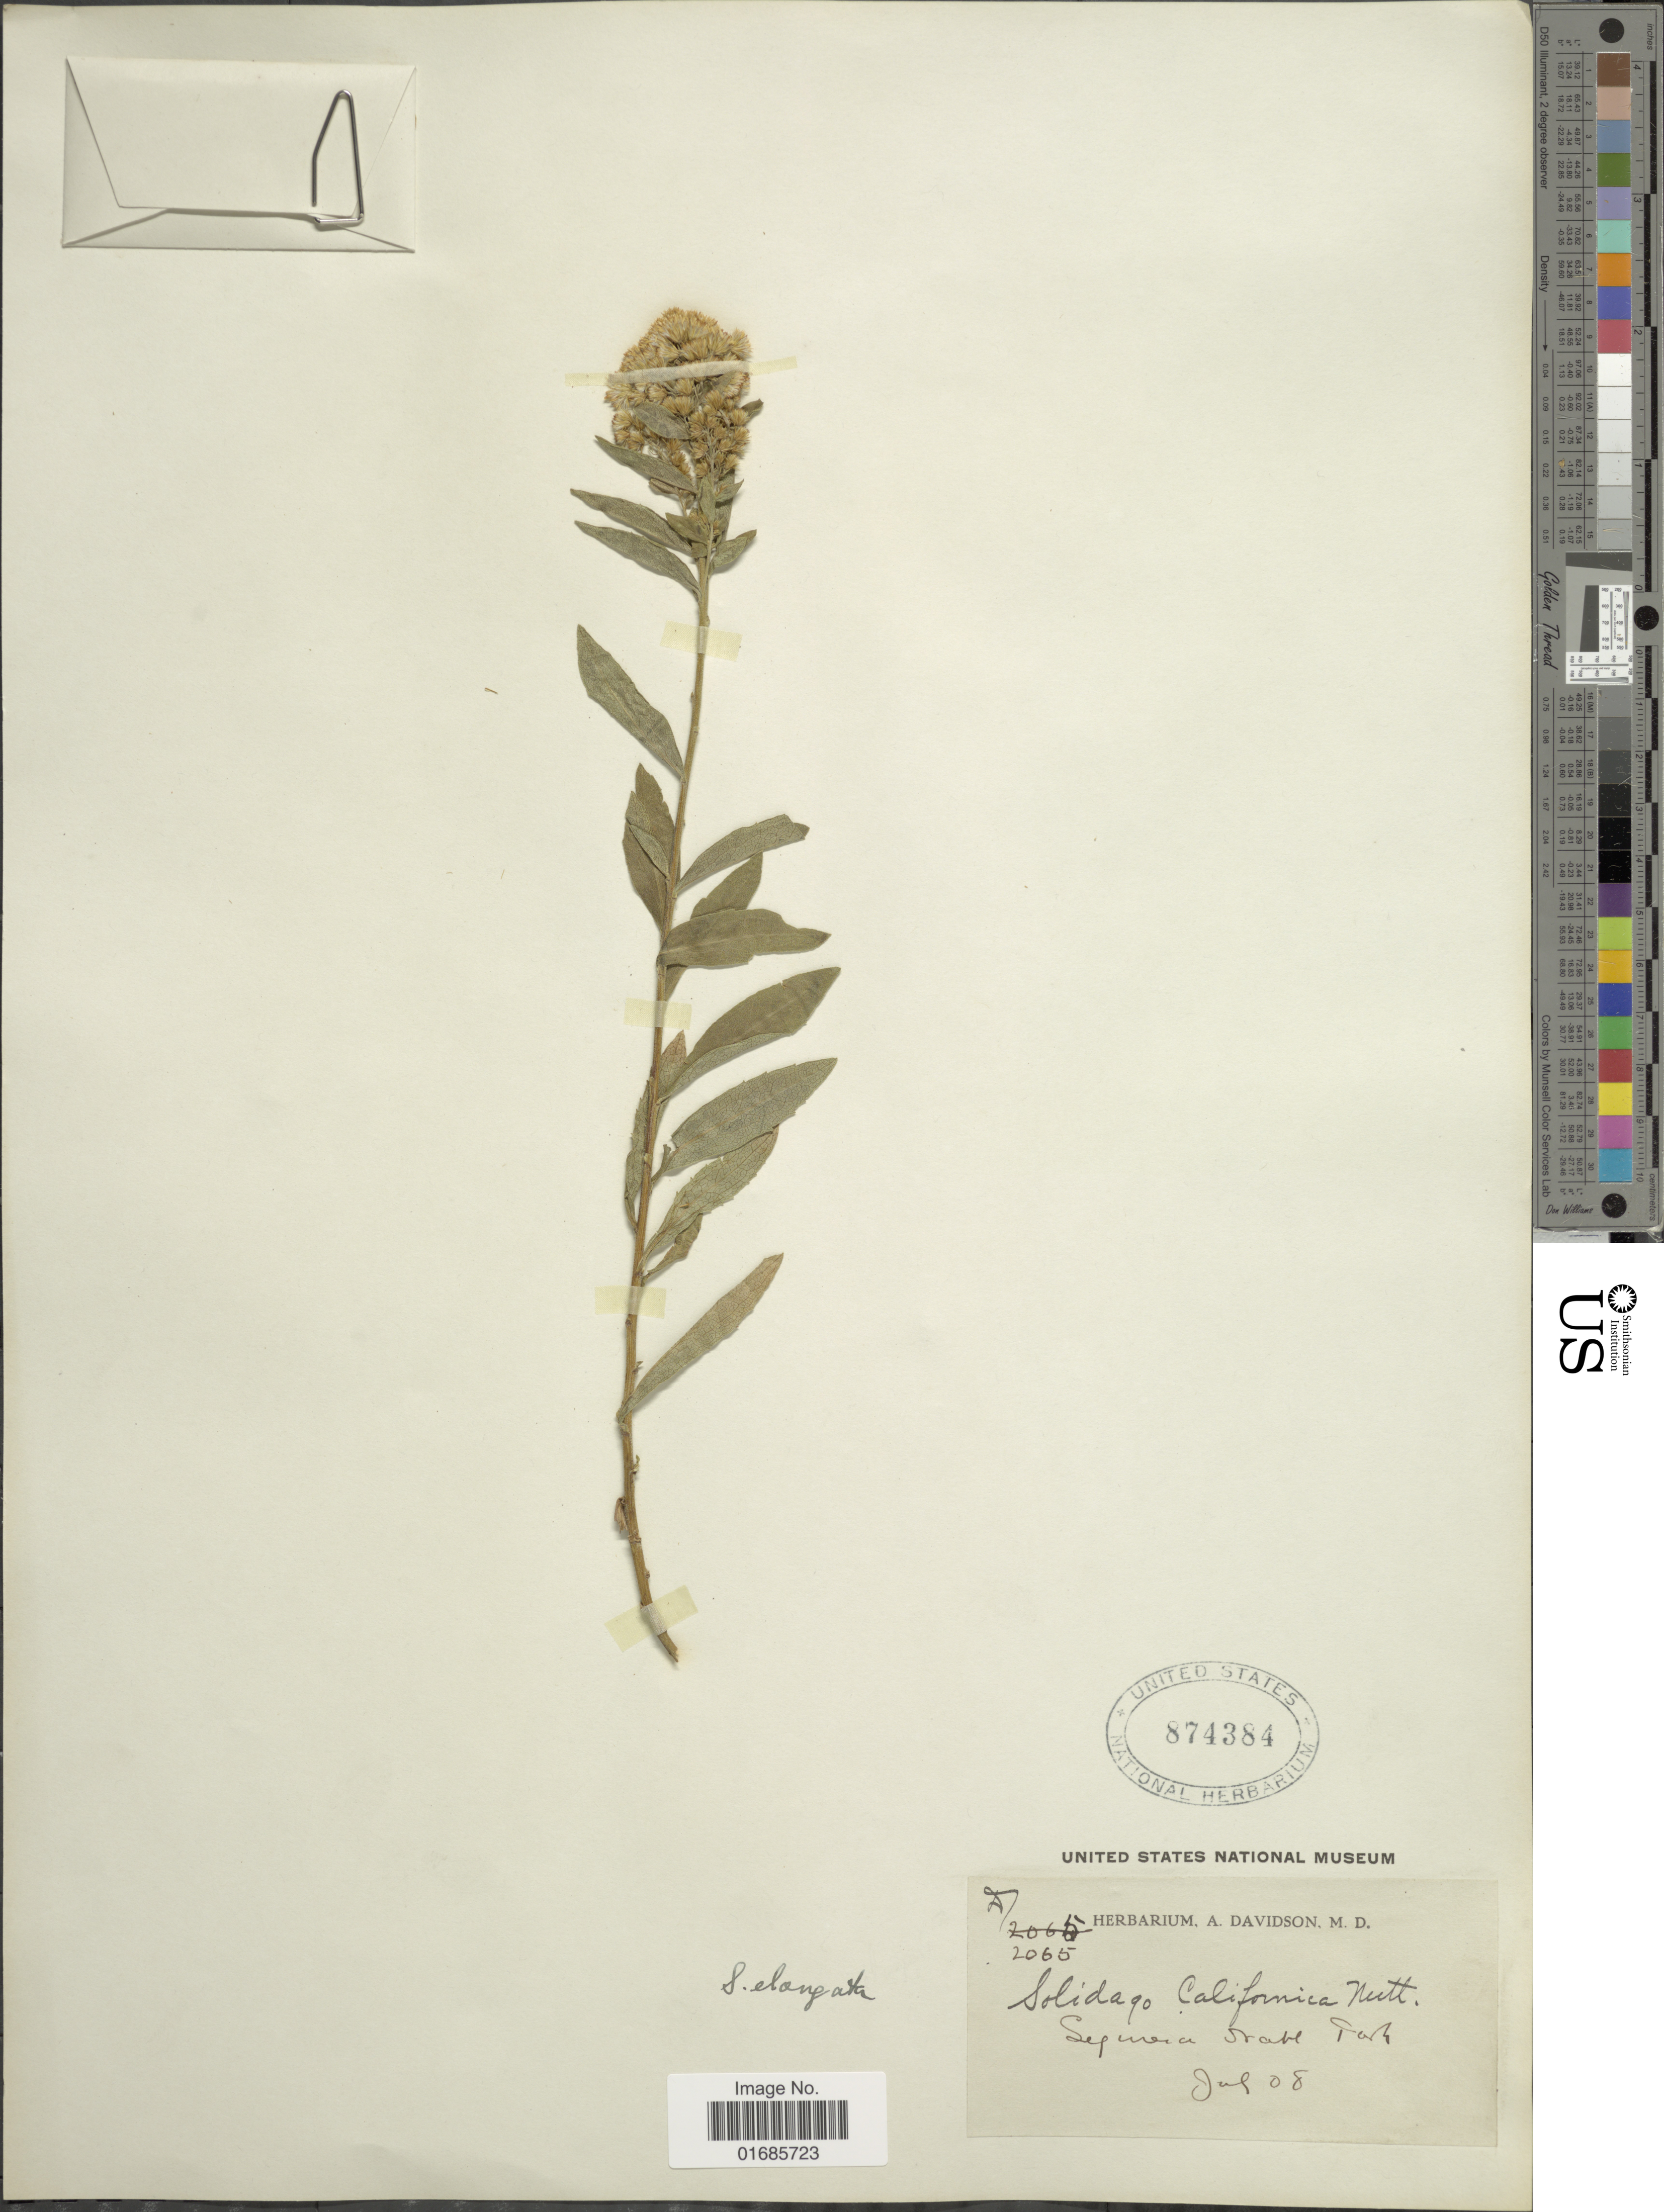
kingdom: Plantae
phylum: Tracheophyta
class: Magnoliopsida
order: Asterales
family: Asteraceae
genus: Solidago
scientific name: Solidago canadensis var. salebrosa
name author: (Piper) M.E. Jones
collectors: ex herb. A. Davidson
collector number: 2065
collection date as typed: Transcribed d/m/y: /7/8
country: United States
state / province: California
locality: Sequoia Nat. Park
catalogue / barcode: US 874384